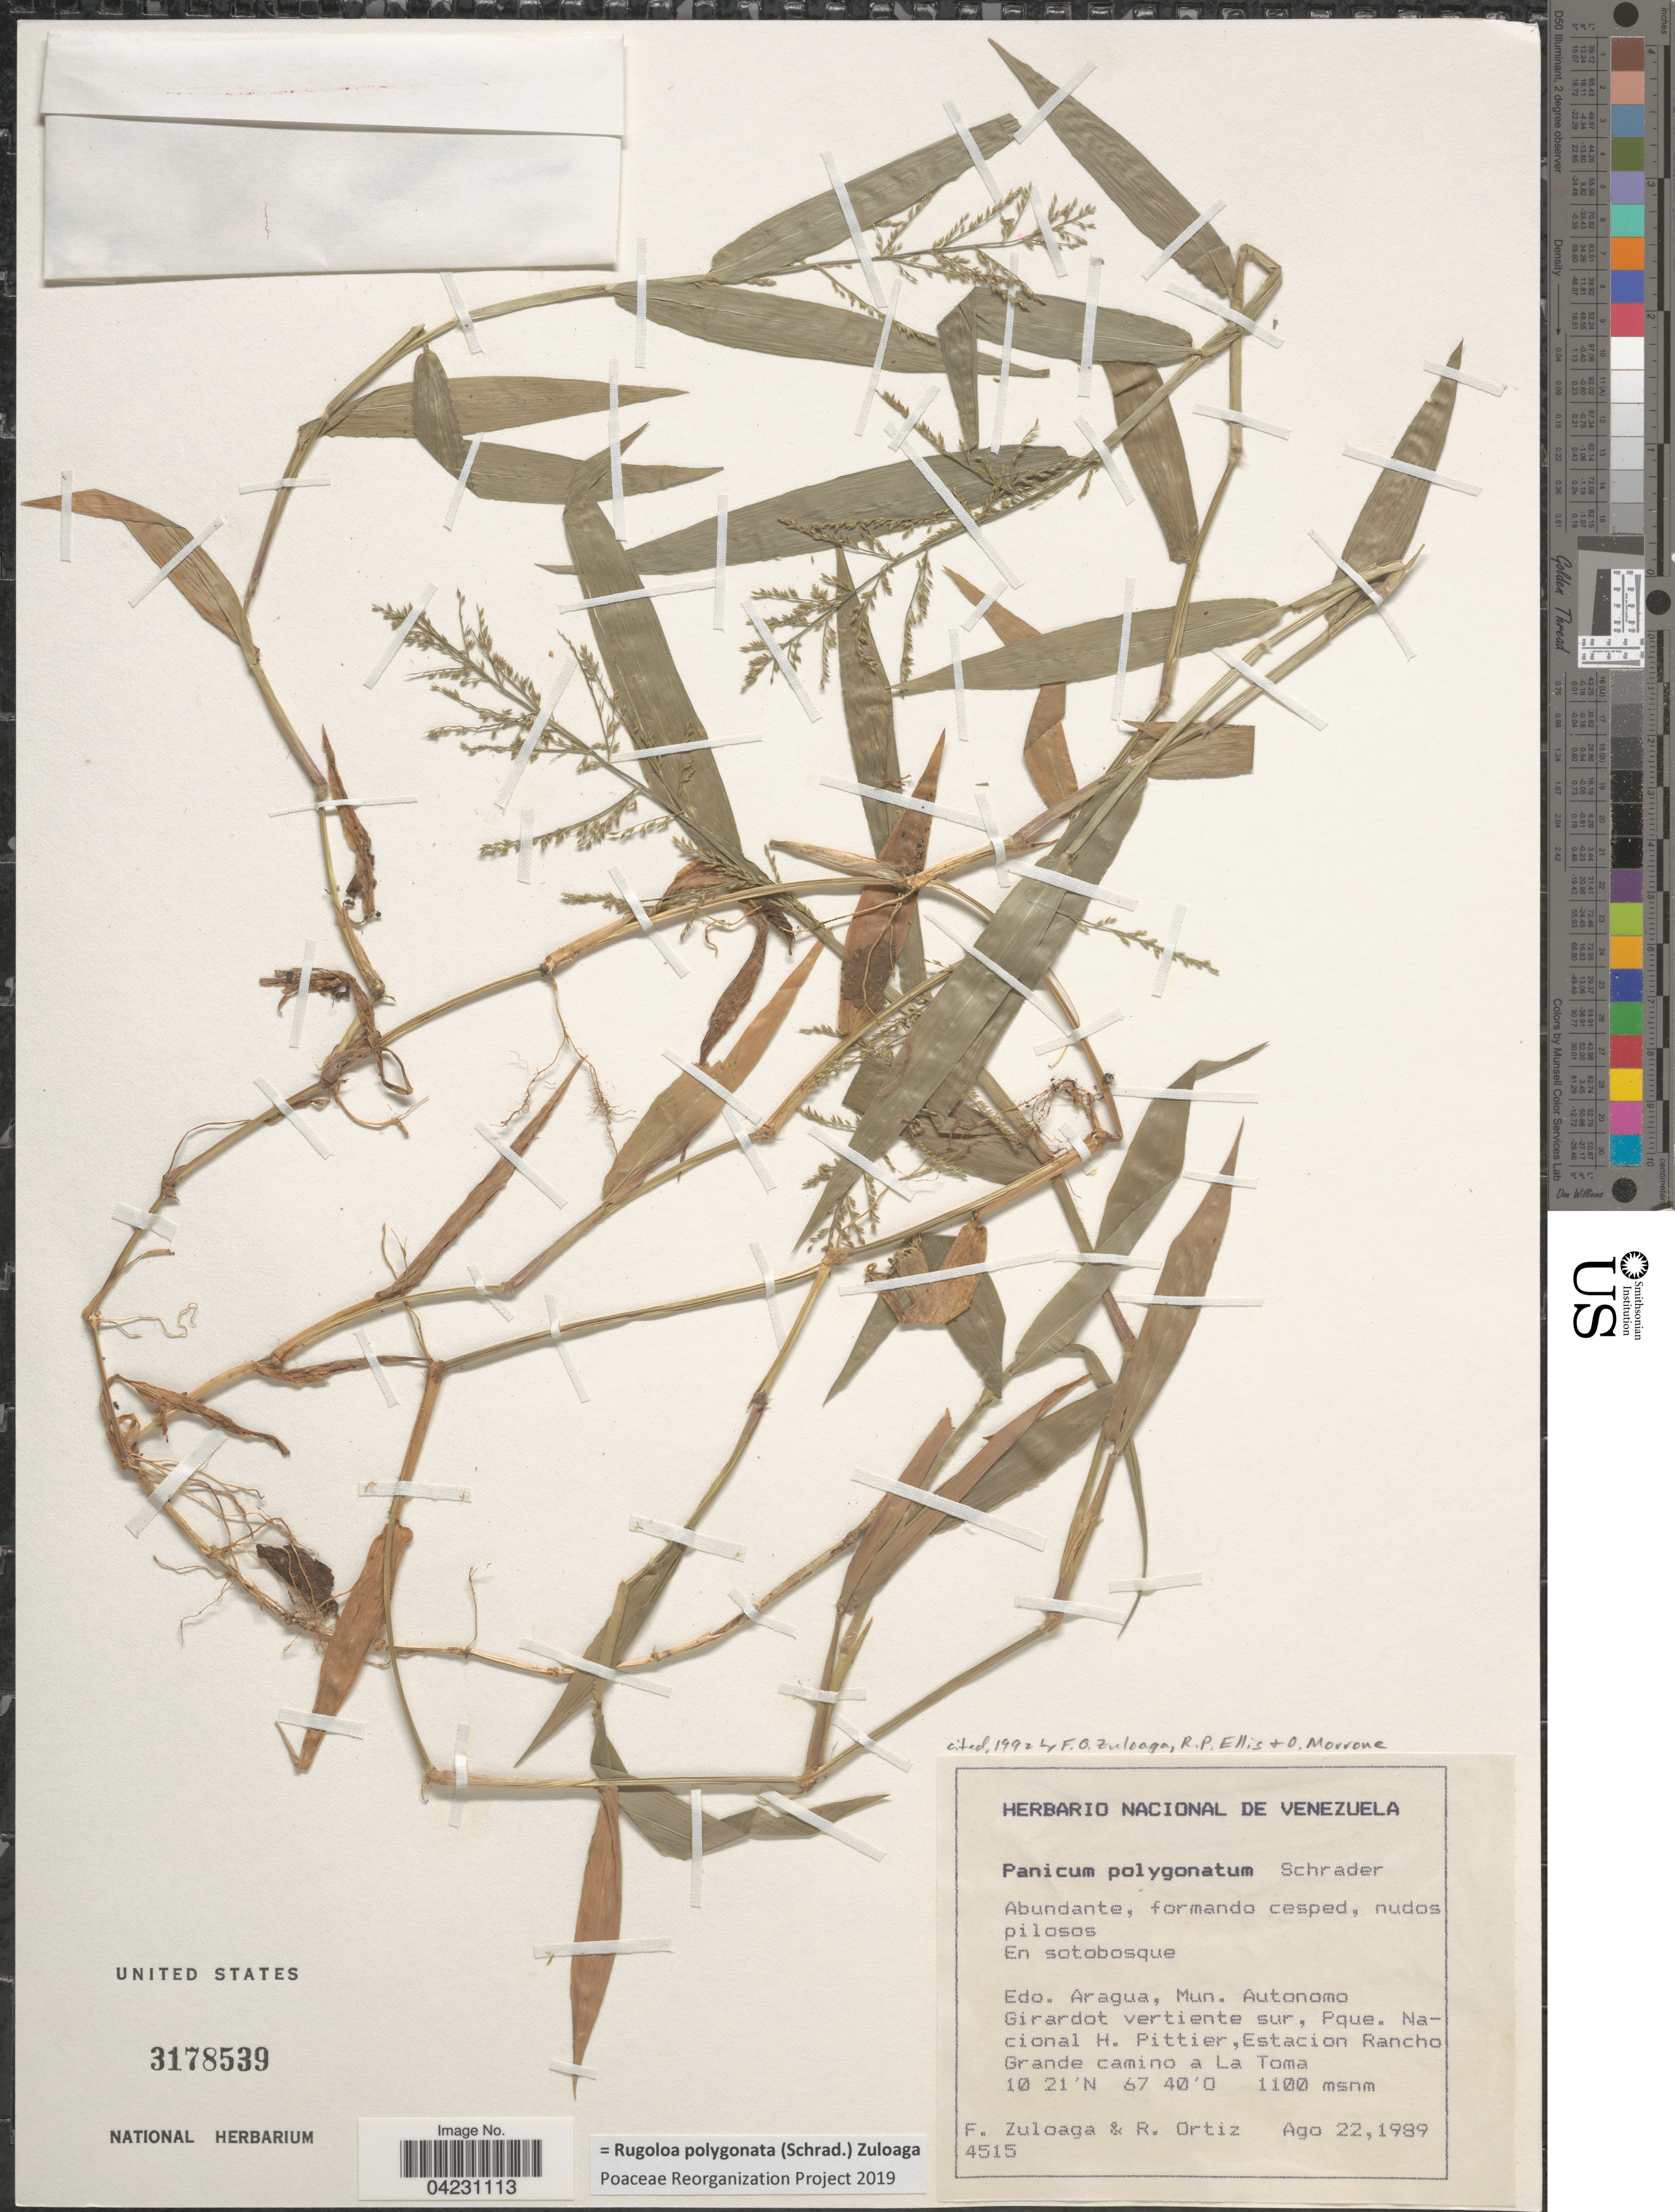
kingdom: Plantae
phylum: Tracheophyta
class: Liliopsida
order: Poales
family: Poaceae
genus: Rugoloa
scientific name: Rugoloa polygonata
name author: (Schrad.) Zuloaga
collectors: F. Zuloaga & R. Ortiz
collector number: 4515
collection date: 1989-08-22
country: Venezuela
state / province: Aragua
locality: Edo. Aragua, Mun. Autonomo Girardot vertiente sur, Pque. Nacional H. Pittier, Estacion Rancho Grande camino a La Toma.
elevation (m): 1100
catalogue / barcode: US 3178539